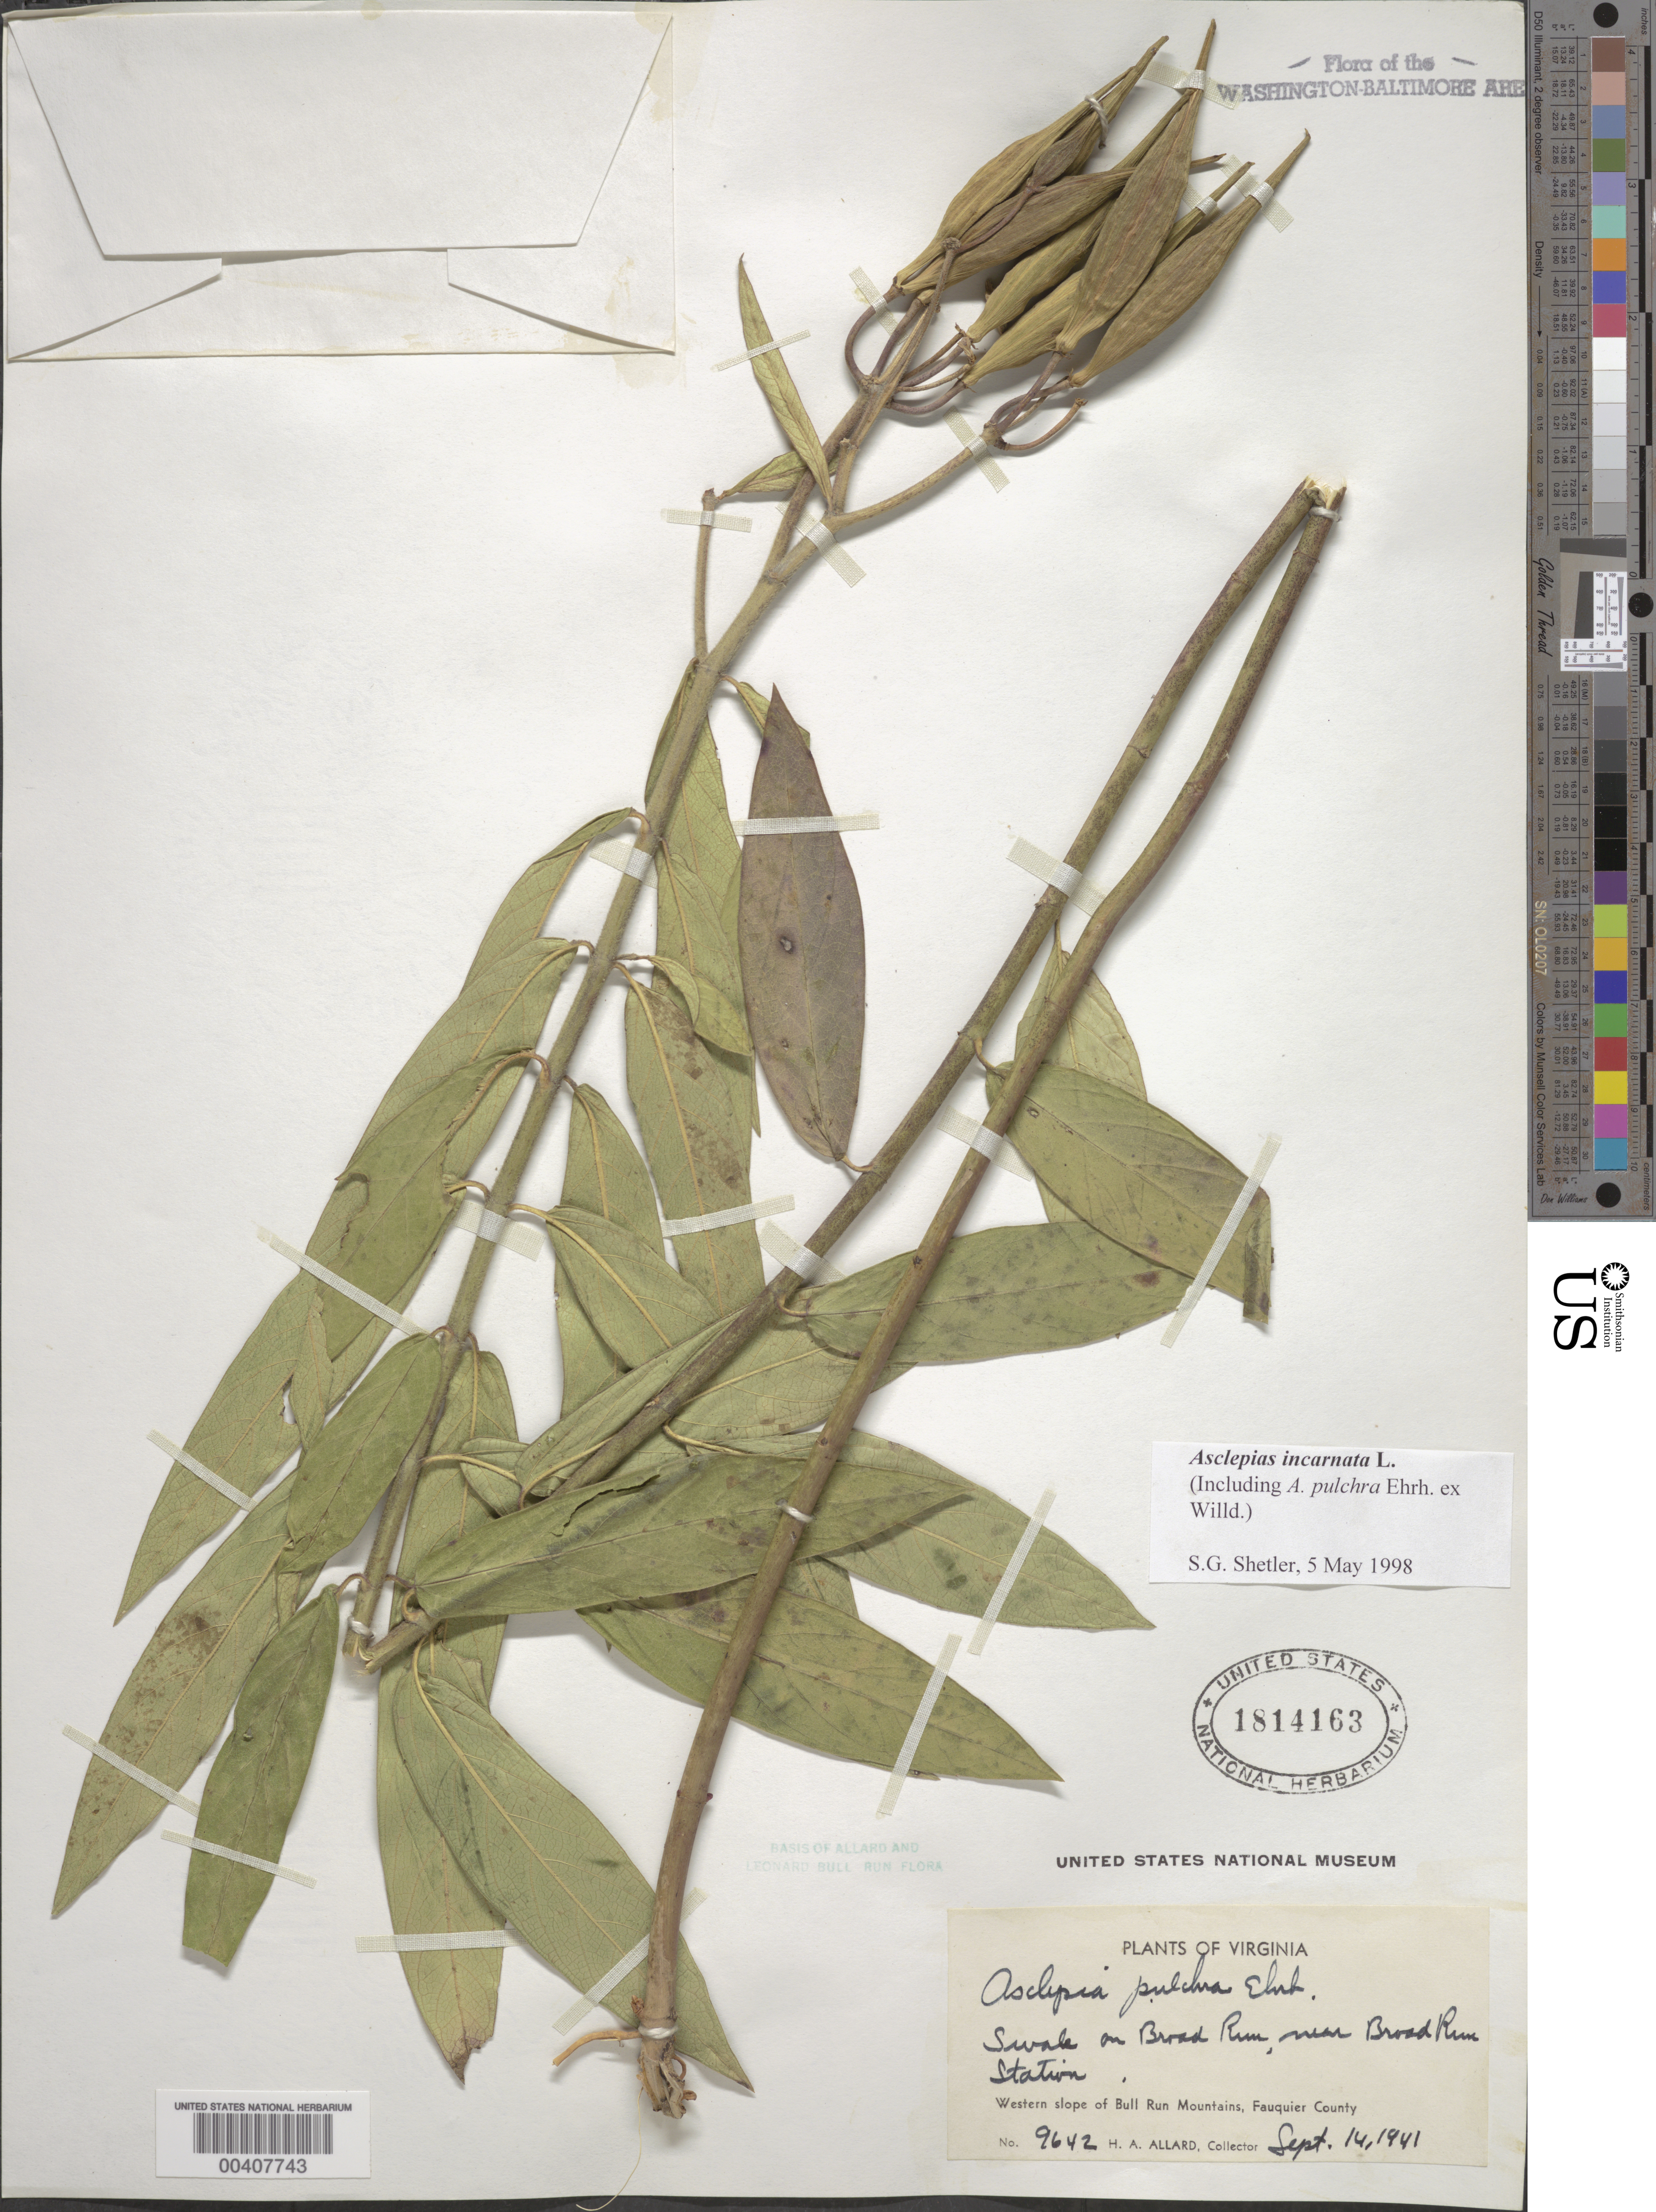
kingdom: Plantae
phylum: Tracheophyta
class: Magnoliopsida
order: Gentianales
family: Apocynaceae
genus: Asclepias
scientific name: Asclepias incarnata subsp. pulchra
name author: (Ehrh. ex Willd.) Woodson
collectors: H. A. Allard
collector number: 9642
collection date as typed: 14 Sep 1941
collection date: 1941-09-14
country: United States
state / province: Virginia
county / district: Fauquier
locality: Broad Run near Station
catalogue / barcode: US 1814163